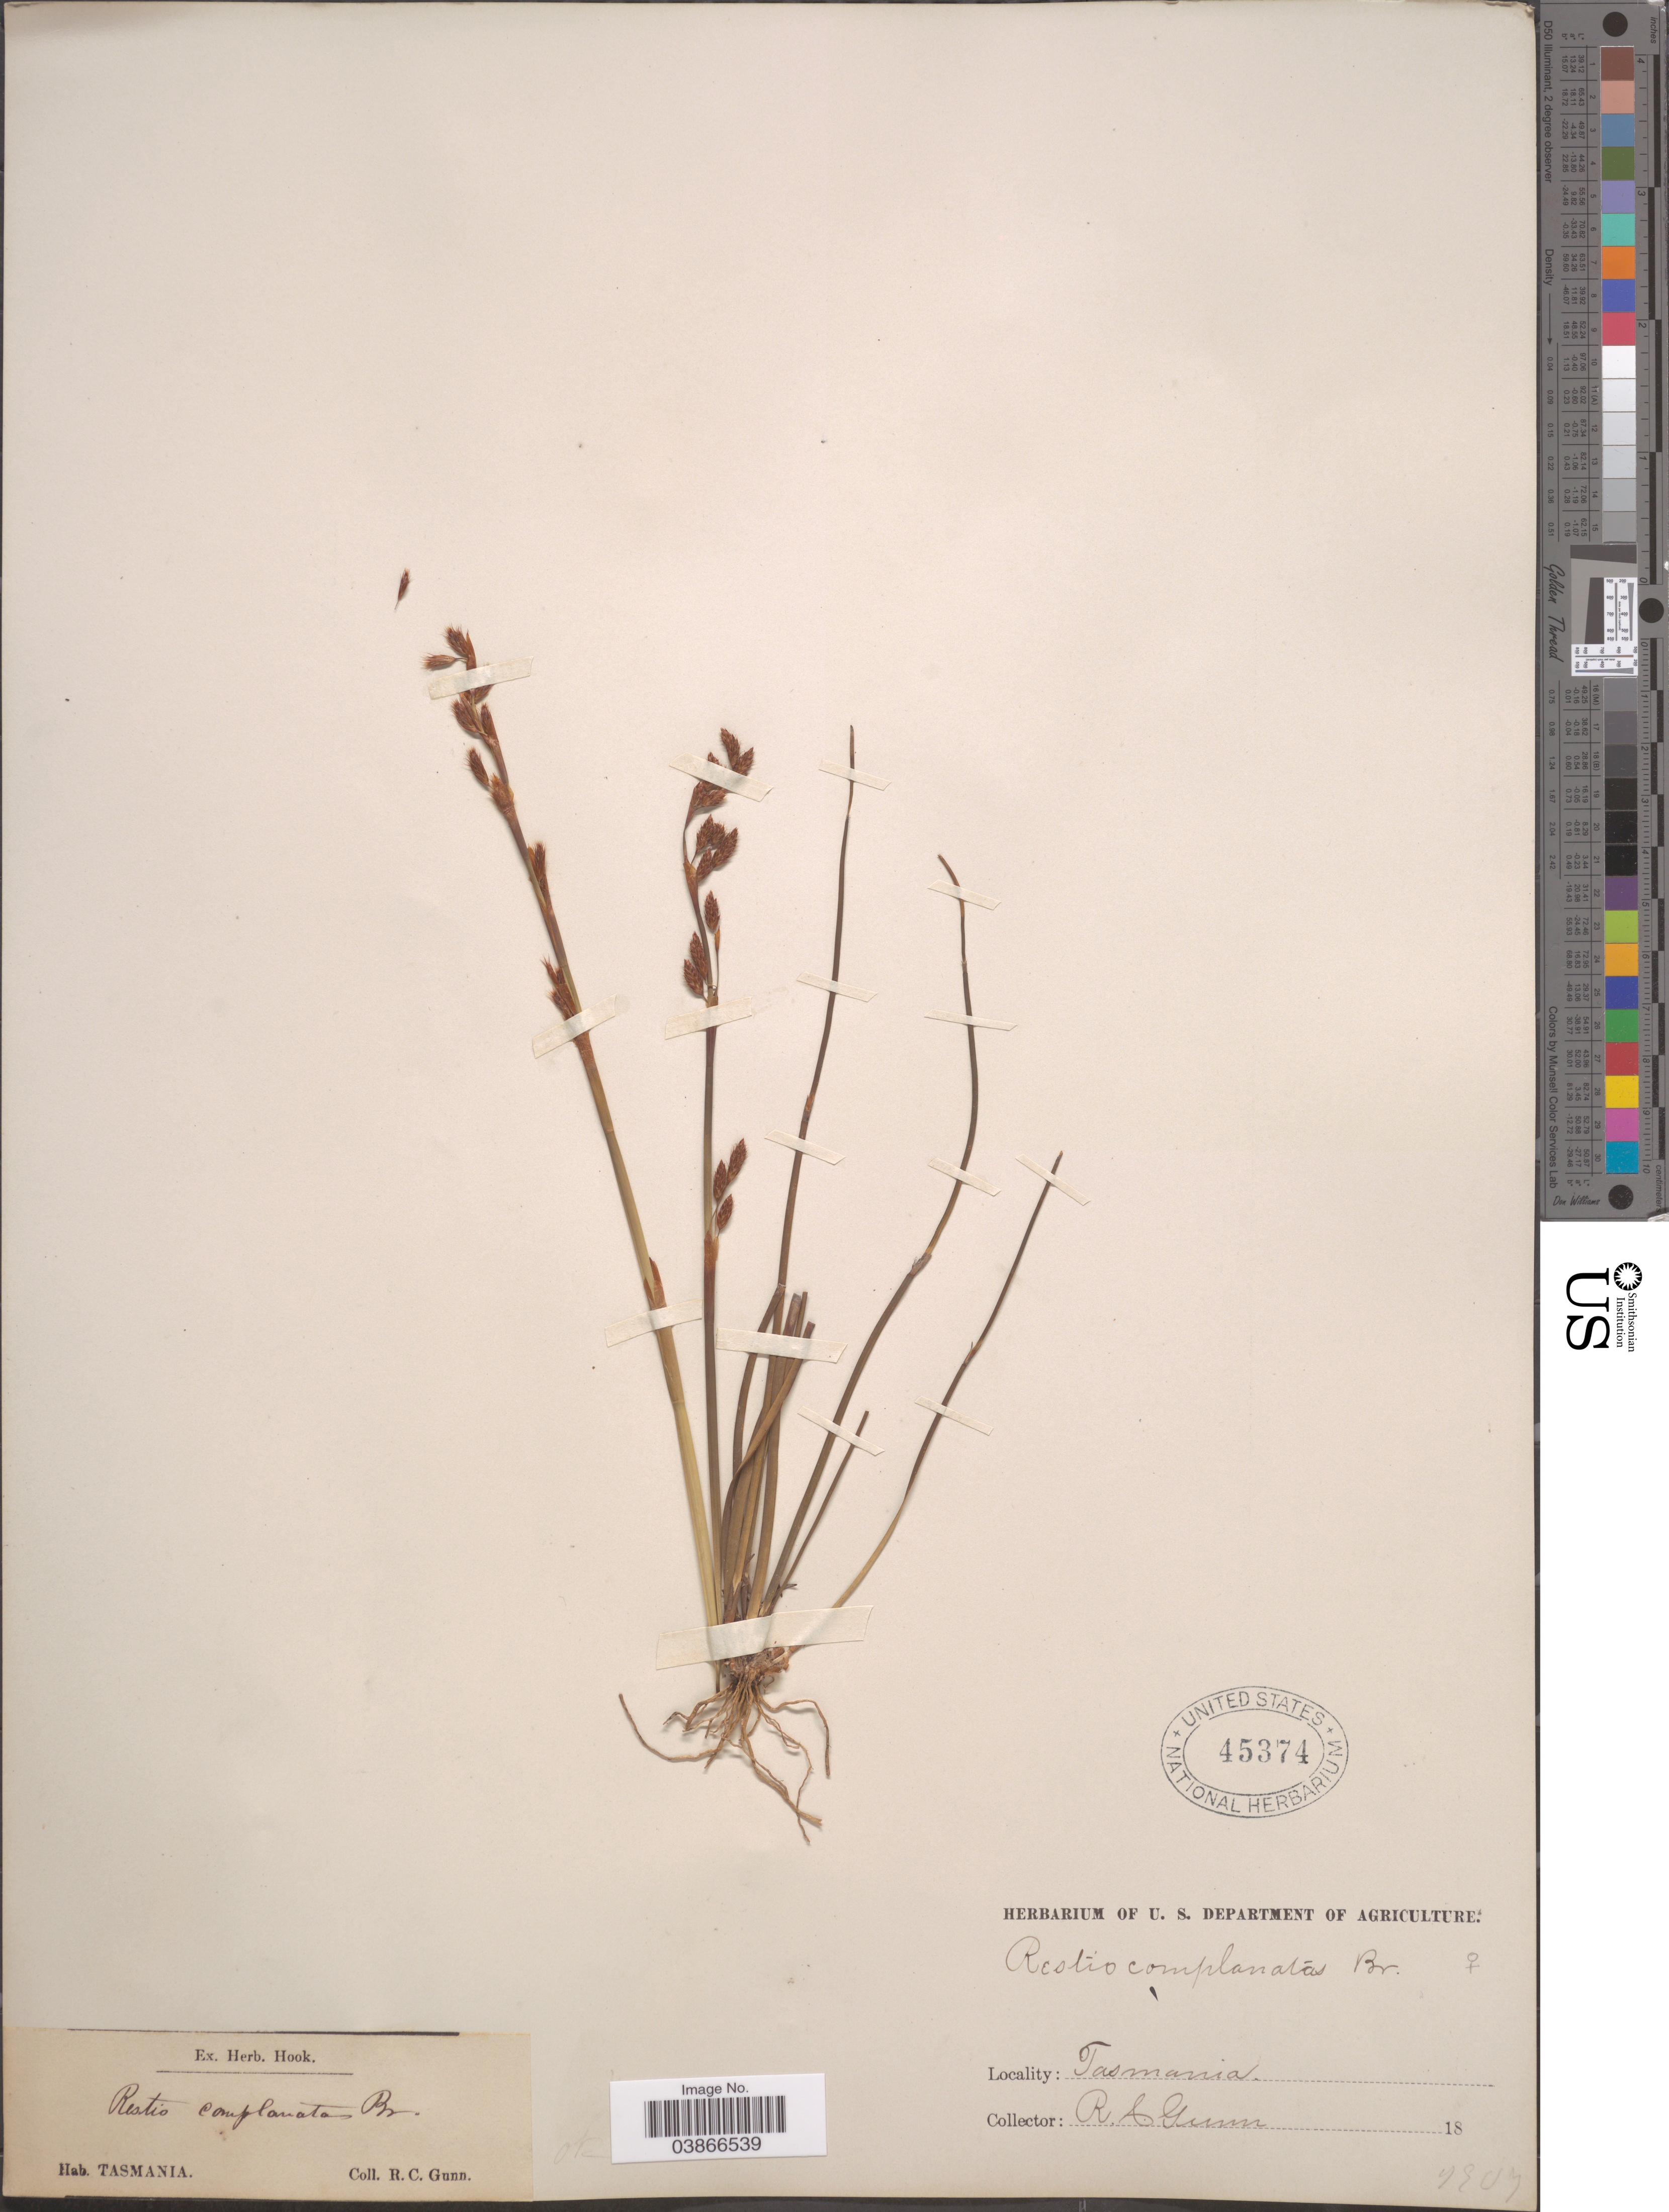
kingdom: Plantae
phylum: Tracheophyta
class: Liliopsida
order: Poales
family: Restionaceae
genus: Eurychorda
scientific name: Eurychorda complanata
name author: (R. Br.) B.G. Briggs & L.A.S. Johnson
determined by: Strong, Mark T., (BOT), Smithsonian Institution - National Museum of Natural History (UNITED STATES)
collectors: R. Gunn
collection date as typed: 18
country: Australia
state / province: Tasmania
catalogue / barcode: US 45374